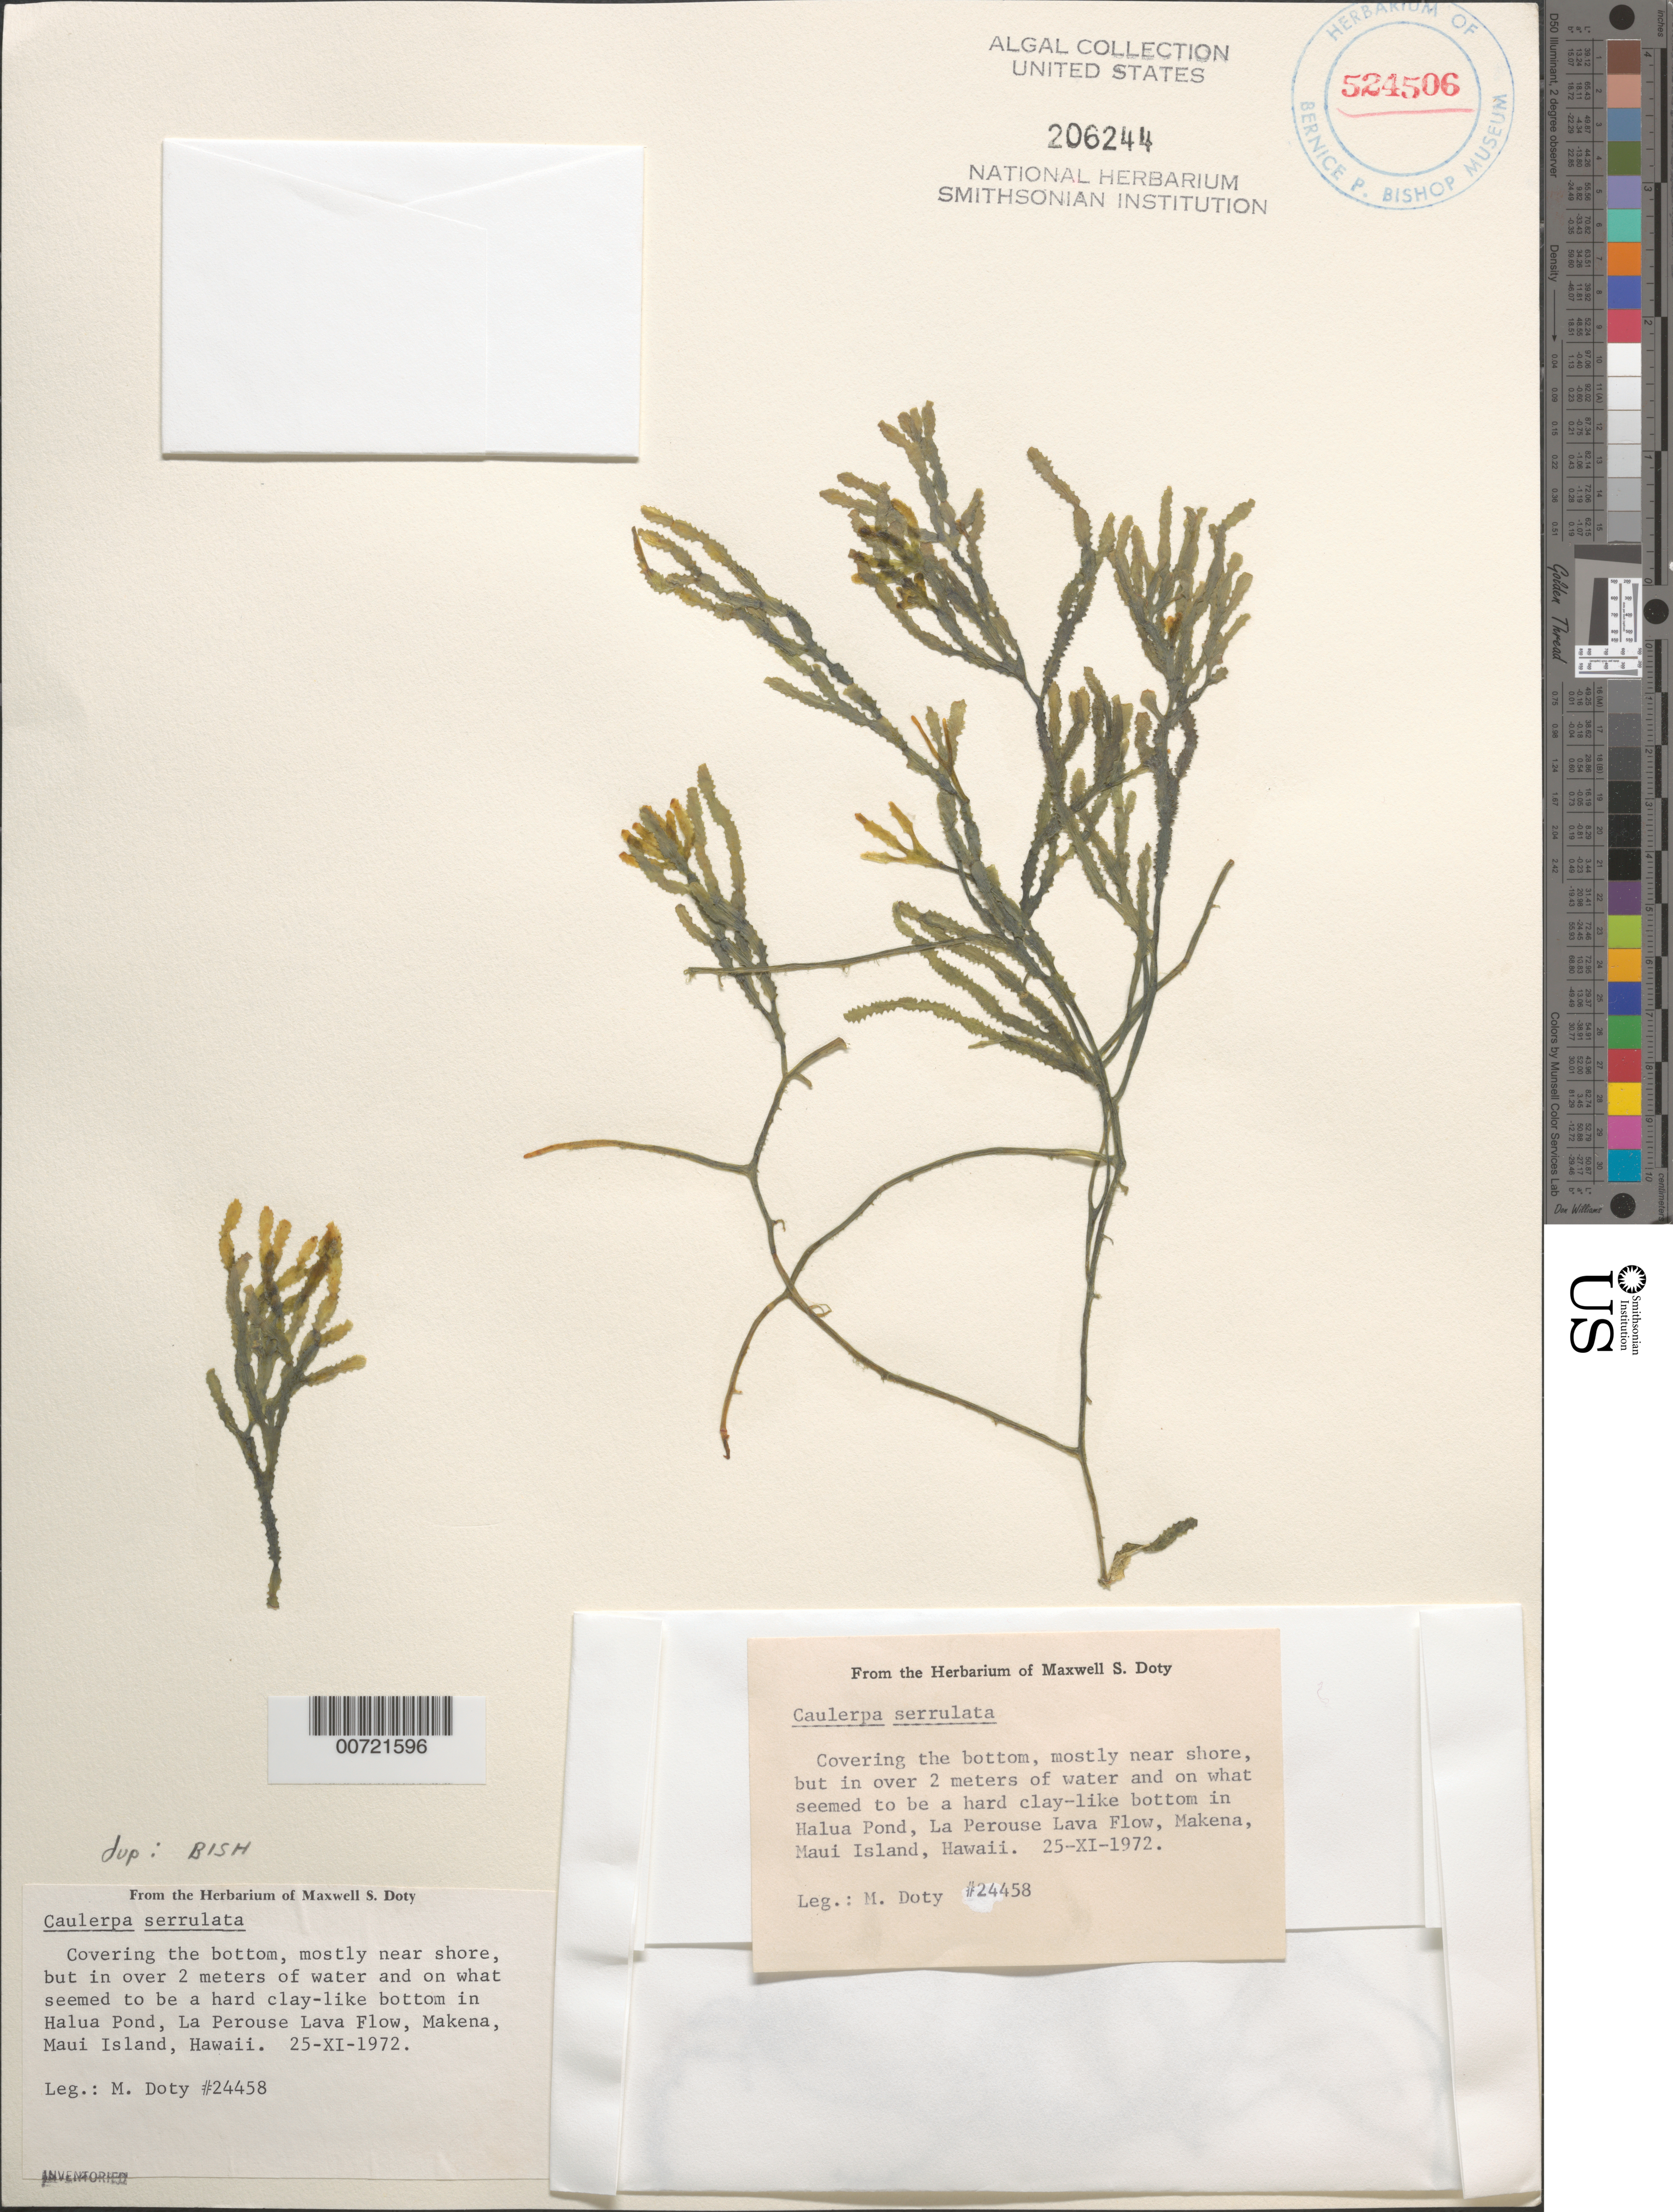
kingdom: Plantae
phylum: Chlorophyta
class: Ulvophyceae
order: Bryopsidales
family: Caulerpaceae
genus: Caulerpa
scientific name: Caulerpa serrulata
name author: (Forssk.) J. Agardh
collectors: M. S. Doty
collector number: MSD 24458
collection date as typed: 25 Nov 1972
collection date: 1972-11-25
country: United States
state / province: Hawaii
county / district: Maui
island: Maui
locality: Halua Pond, La Perouse Lava Flow, Makena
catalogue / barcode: US 206244